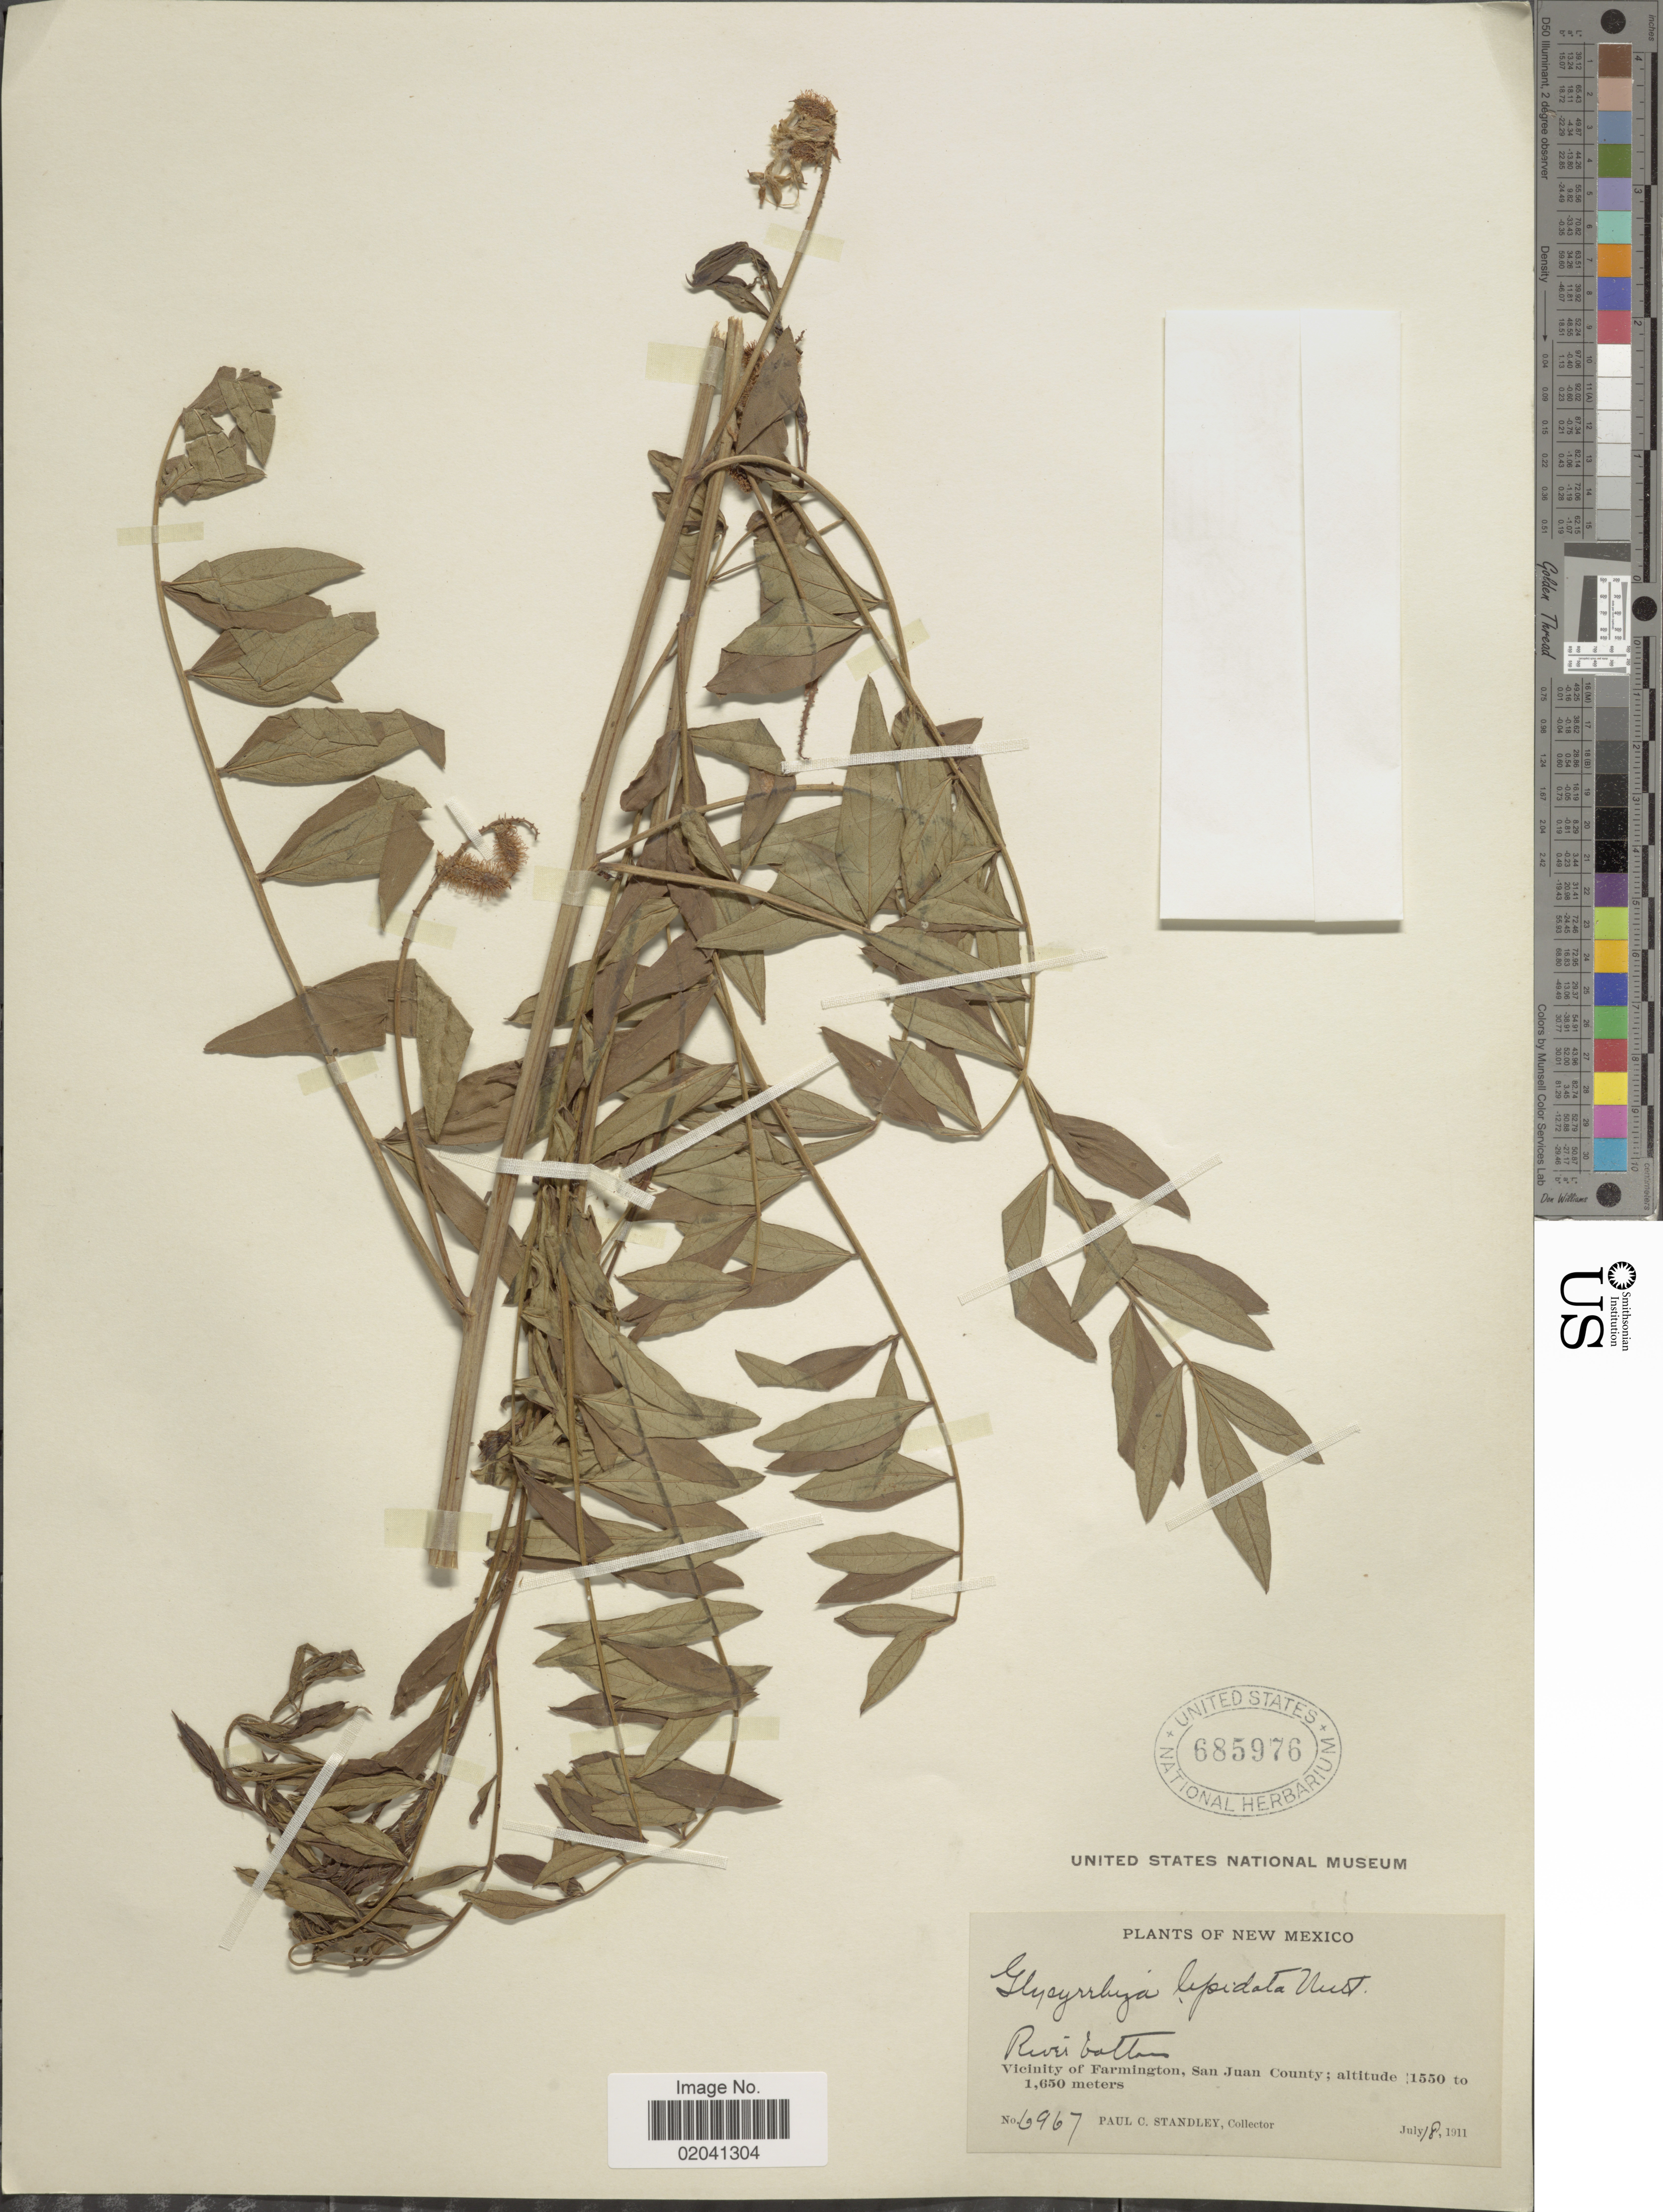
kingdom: Plantae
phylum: Tracheophyta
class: Magnoliopsida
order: Fabales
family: Fabaceae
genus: Glycyrrhiza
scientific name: Glycyrrhiza lepidota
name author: Pursh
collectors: P. C. Standley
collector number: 6967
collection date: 1911-07-18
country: United States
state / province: New Mexico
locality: River bottom. Vicinity of Farmington, San Juan County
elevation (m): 1550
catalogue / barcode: US 685976